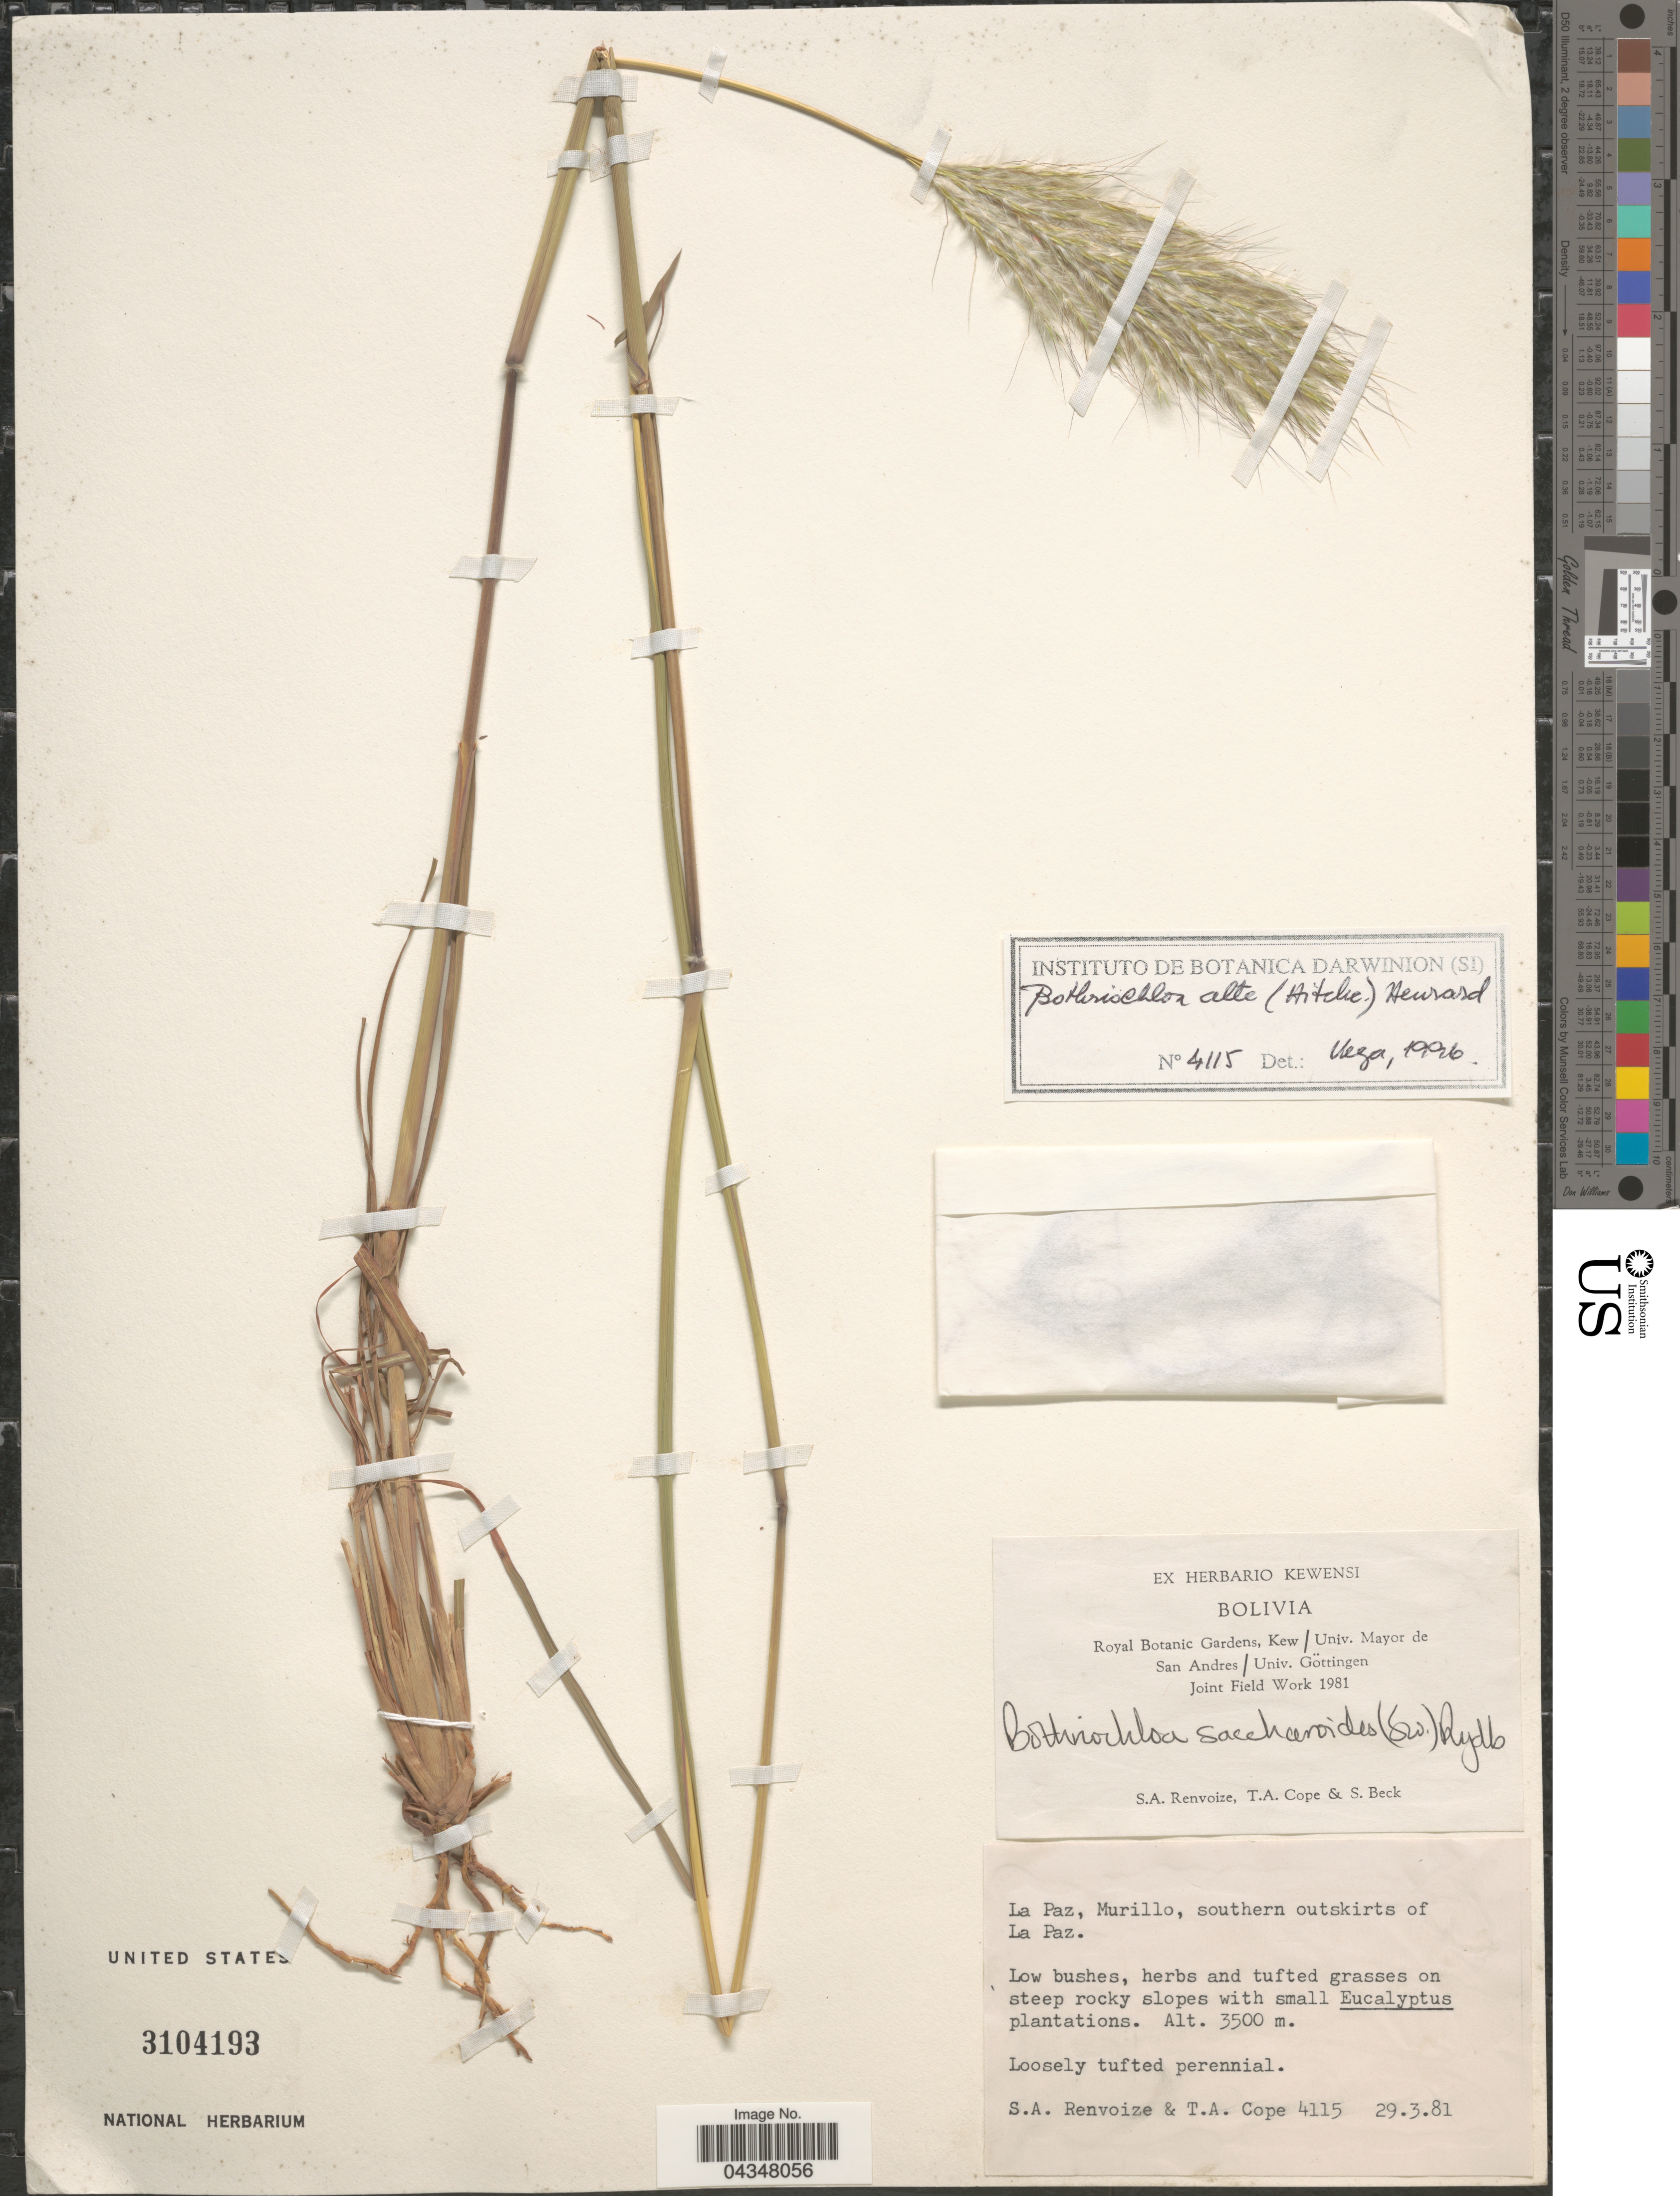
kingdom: Plantae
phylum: Tracheophyta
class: Liliopsida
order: Poales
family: Poaceae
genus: Bothriochloa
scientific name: Bothriochloa alta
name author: (Hitchc.) Henr.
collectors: S. A. Renvoize, T. A. Cope & S. G. Beck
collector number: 4115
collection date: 1981-03-29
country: Bolivia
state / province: La Paz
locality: Royal Botanic Gardens, Kew/ Univ. Mayor de San Andres/ Univ. Göttingen Joint Field Work 1981. Murillo, southern outskirts of La Paz.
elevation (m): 3500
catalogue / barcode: US 3104193